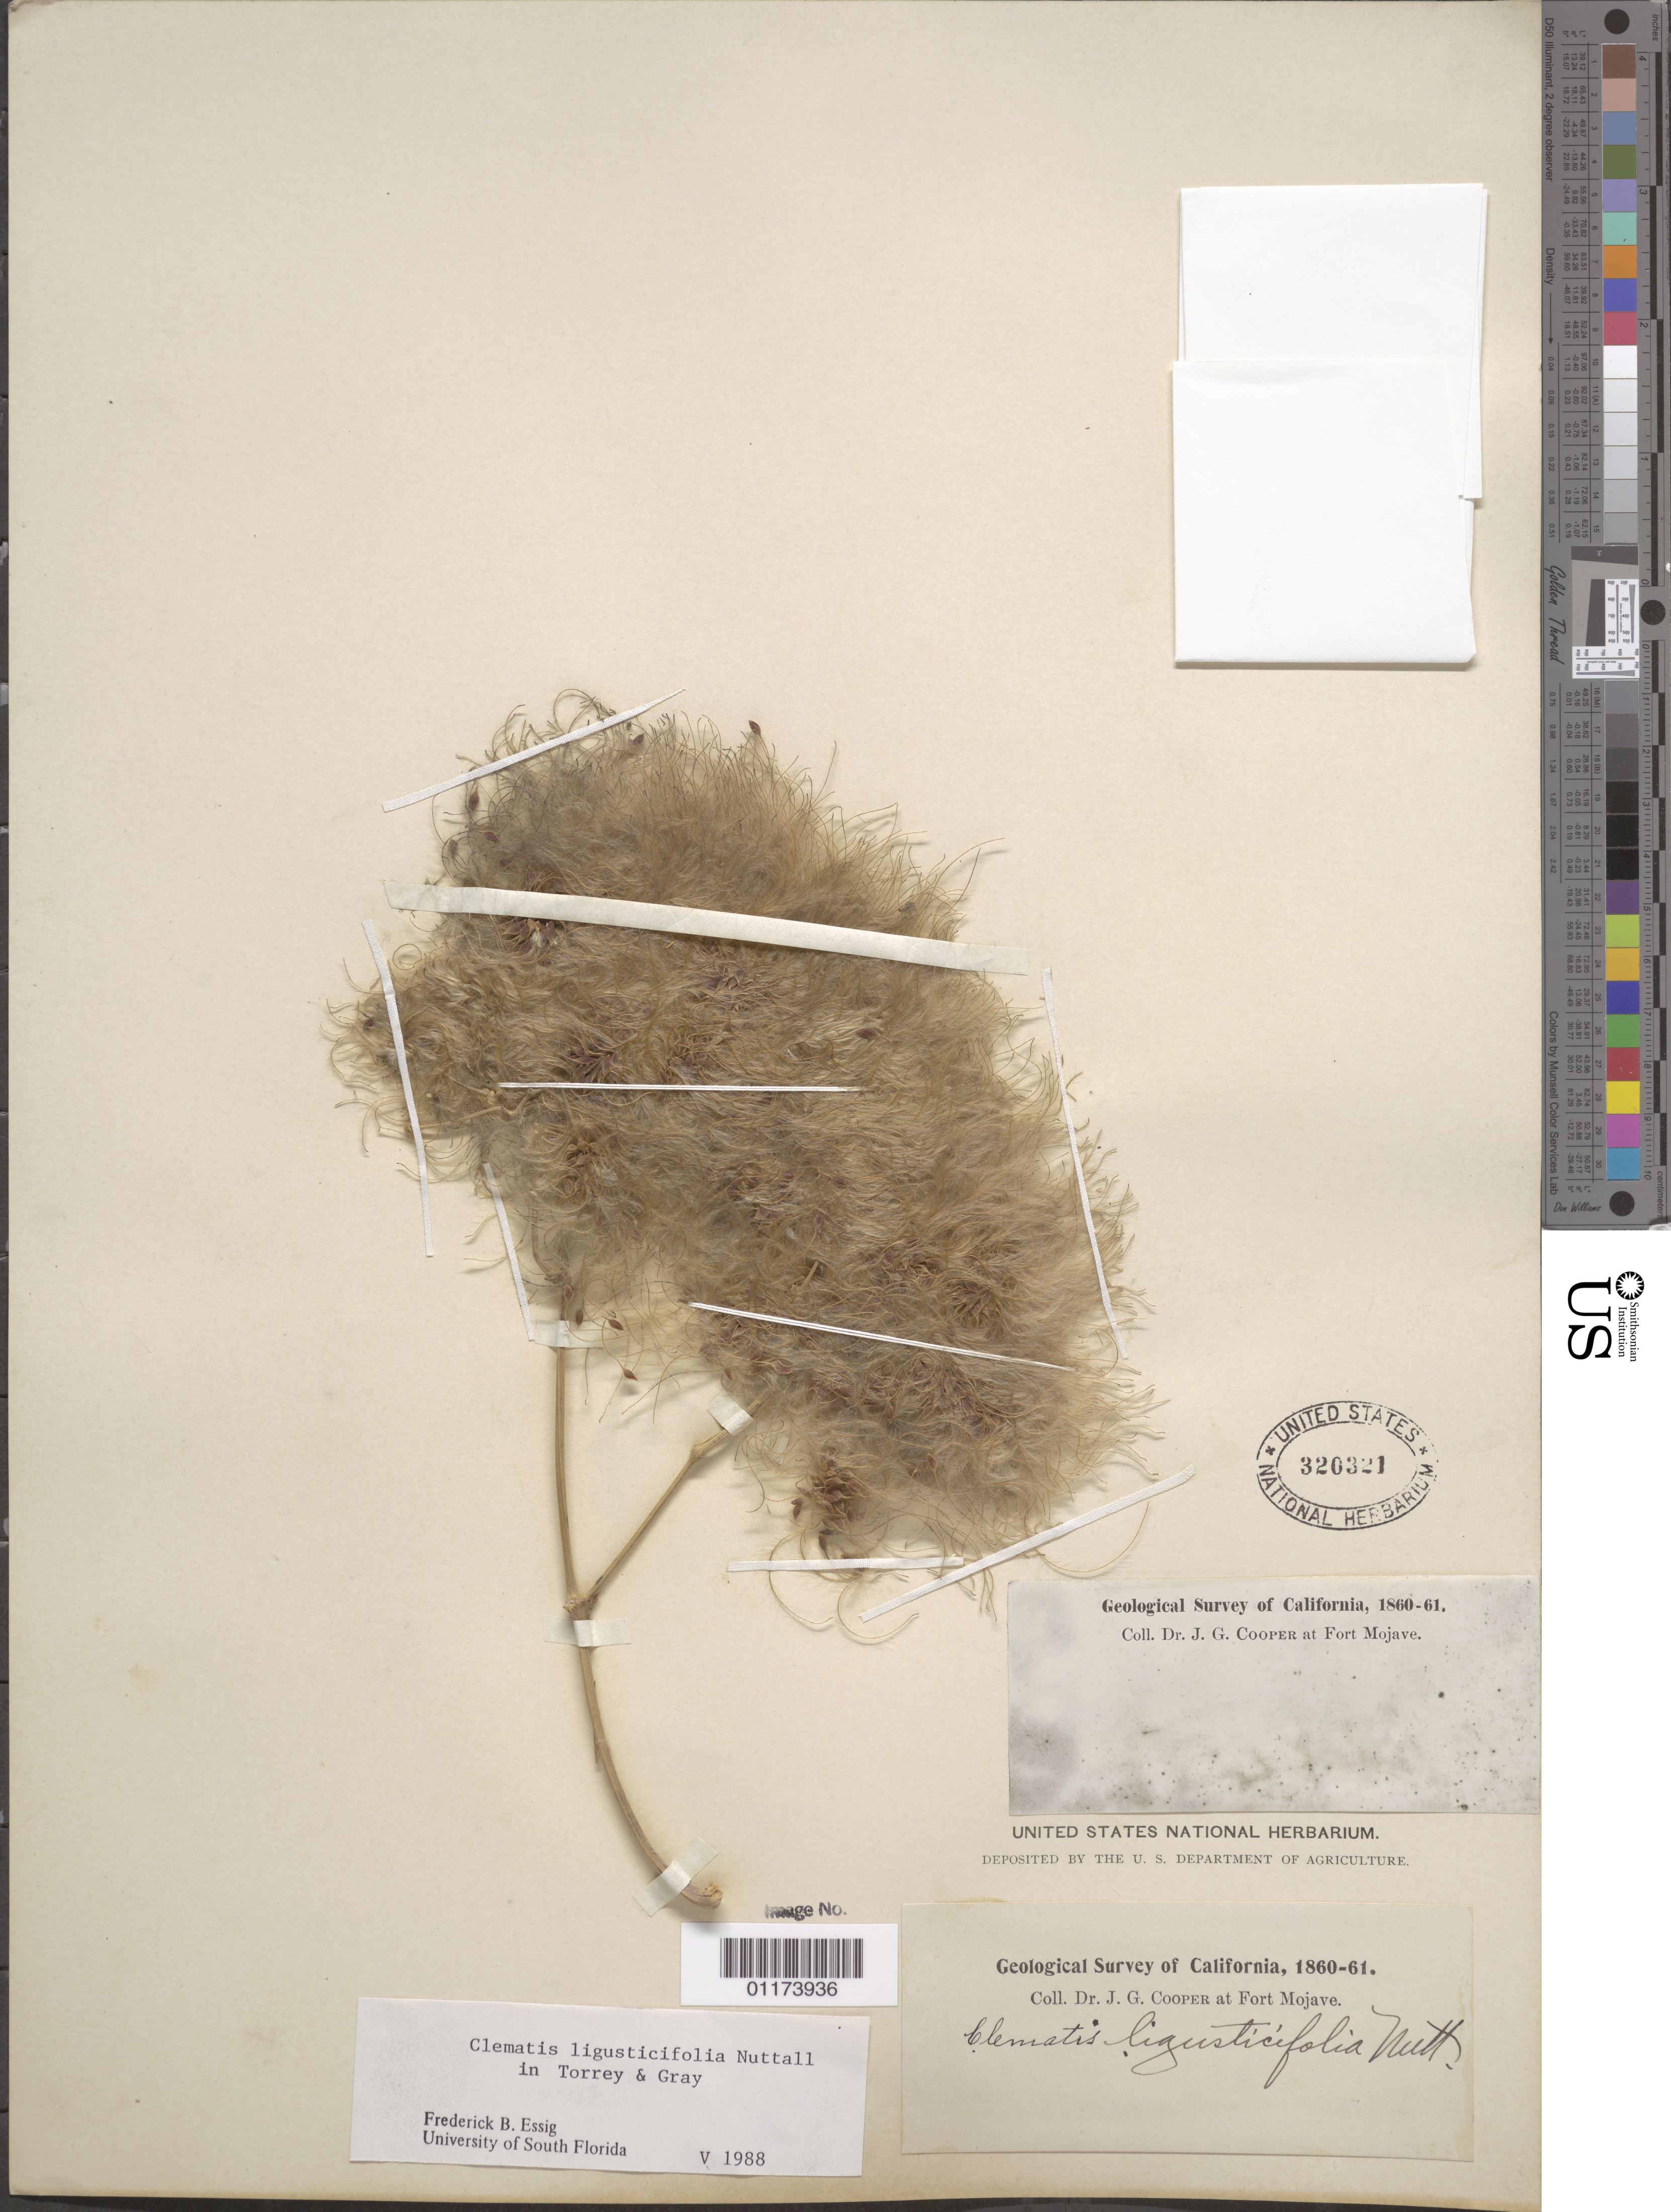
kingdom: Plantae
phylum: Tracheophyta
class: Magnoliopsida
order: Ranunculales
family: Ranunculaceae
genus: Clematis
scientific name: Clematis ligusticifolia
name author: Nutt.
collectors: J. G. Cooper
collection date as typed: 1860 to -- --- 1861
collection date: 1860/1861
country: United States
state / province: California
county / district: San Bernardino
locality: at Fort Mojave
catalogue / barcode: US 320321